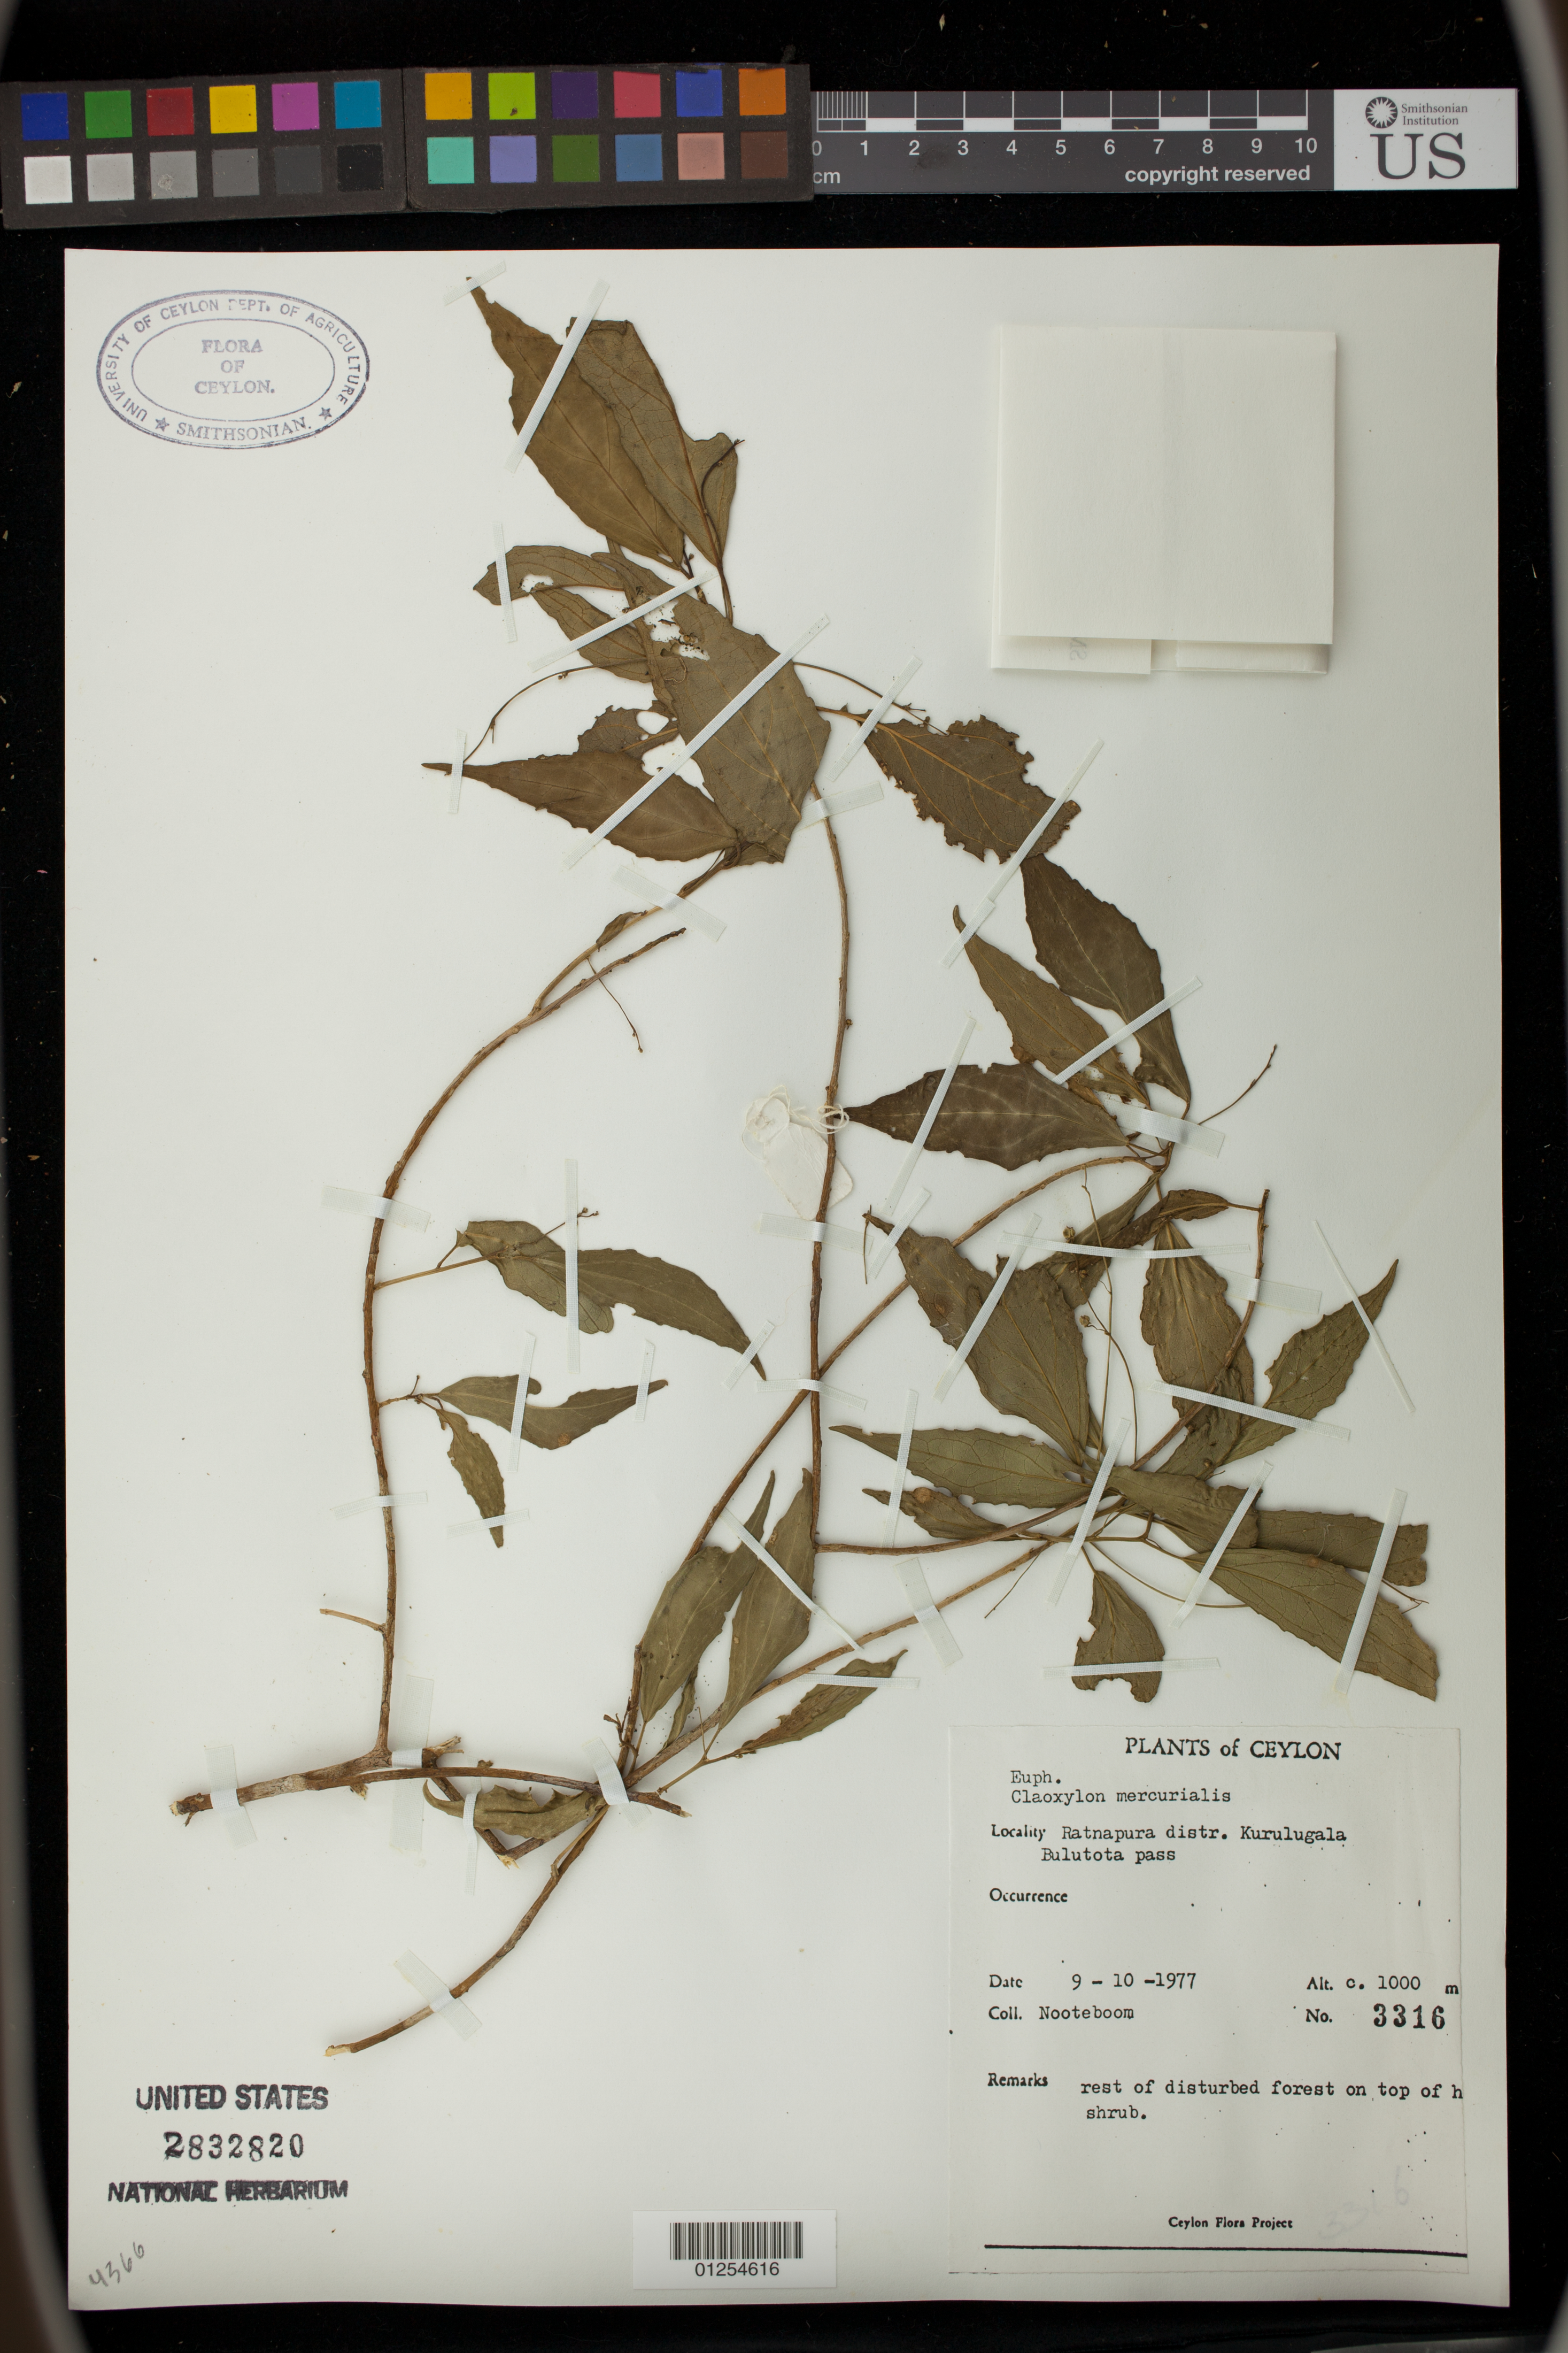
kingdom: Plantae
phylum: Tracheophyta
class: Magnoliopsida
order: Malpighiales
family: Euphorbiaceae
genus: Claoxylon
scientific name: Claoxylon longifolium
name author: (Blume) Endl. & Hassk.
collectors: H. P. Nooteboom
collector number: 3316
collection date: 1977-09-10 or 1977-10-09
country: Sri Lanka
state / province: Sabaragamuwa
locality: Ratnapura distr. Kurulugala Bulutota pass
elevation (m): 1000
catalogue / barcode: US 2832820